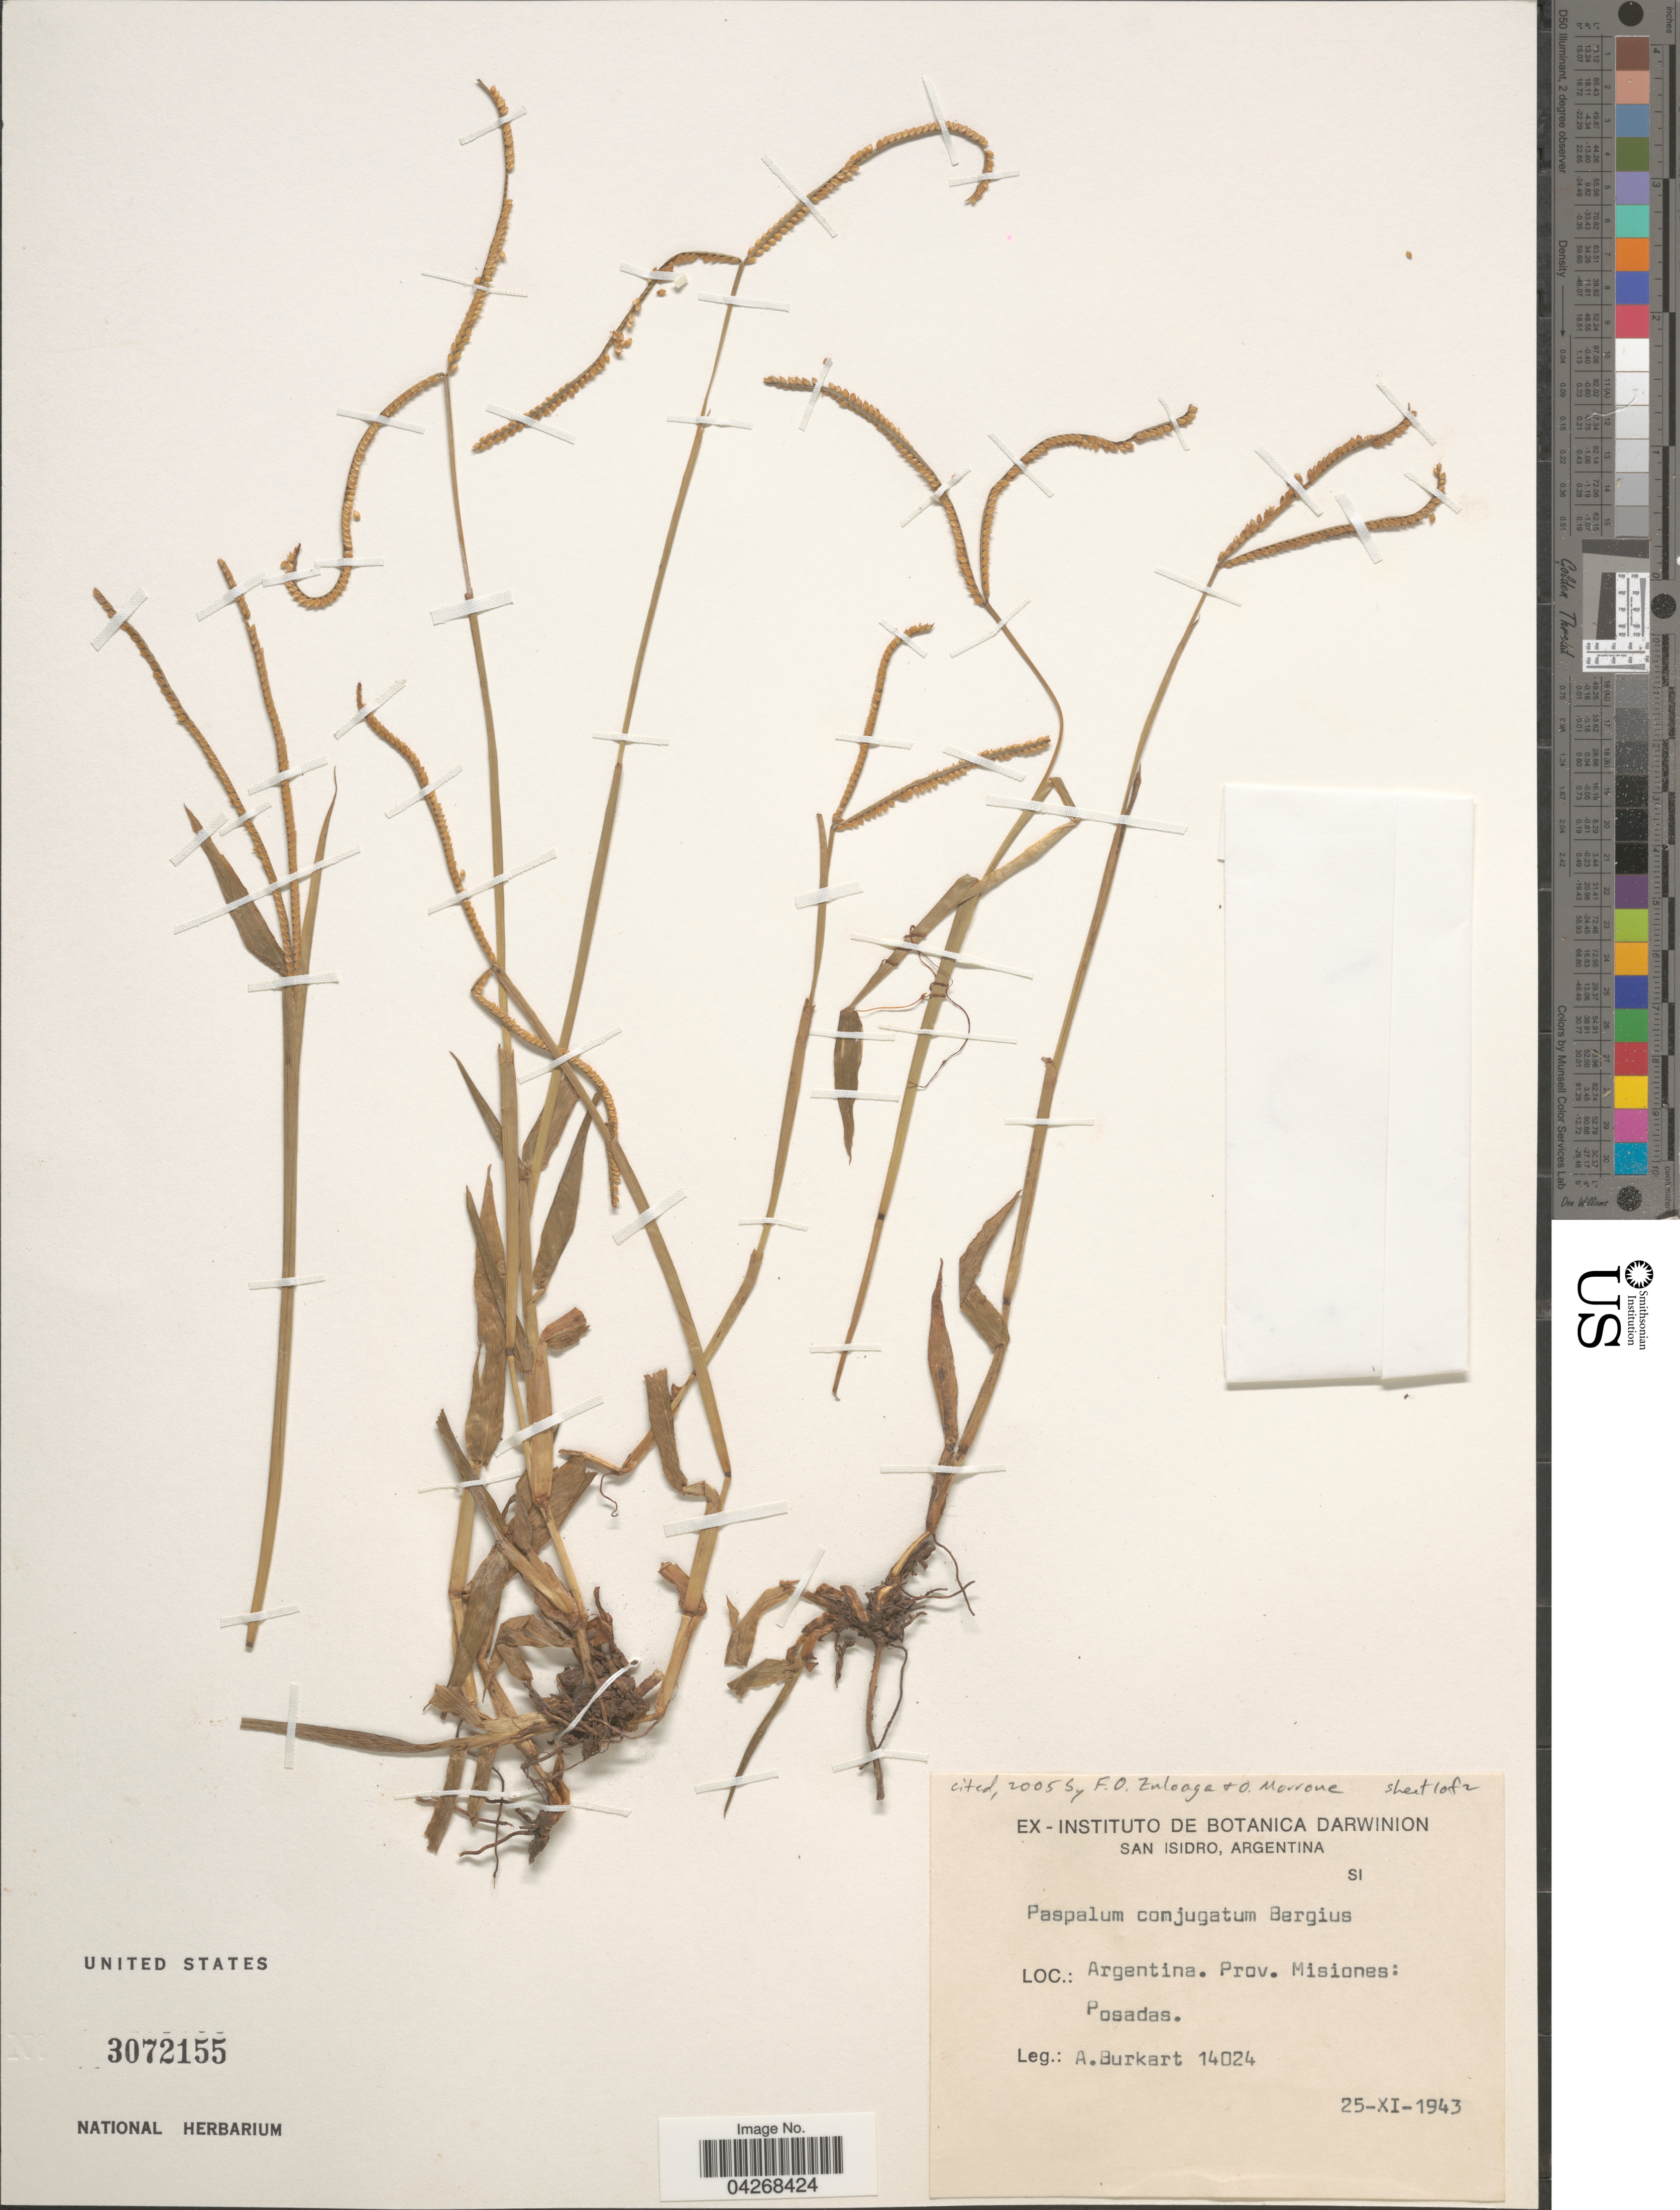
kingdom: Plantae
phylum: Tracheophyta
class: Liliopsida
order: Poales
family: Poaceae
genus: Paspalum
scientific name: Paspalum conjugatum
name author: P.J. Bergius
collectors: A. E. Burkart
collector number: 14024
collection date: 1943-11-25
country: Argentina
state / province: Misiones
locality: Posadas.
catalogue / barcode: US 3072155